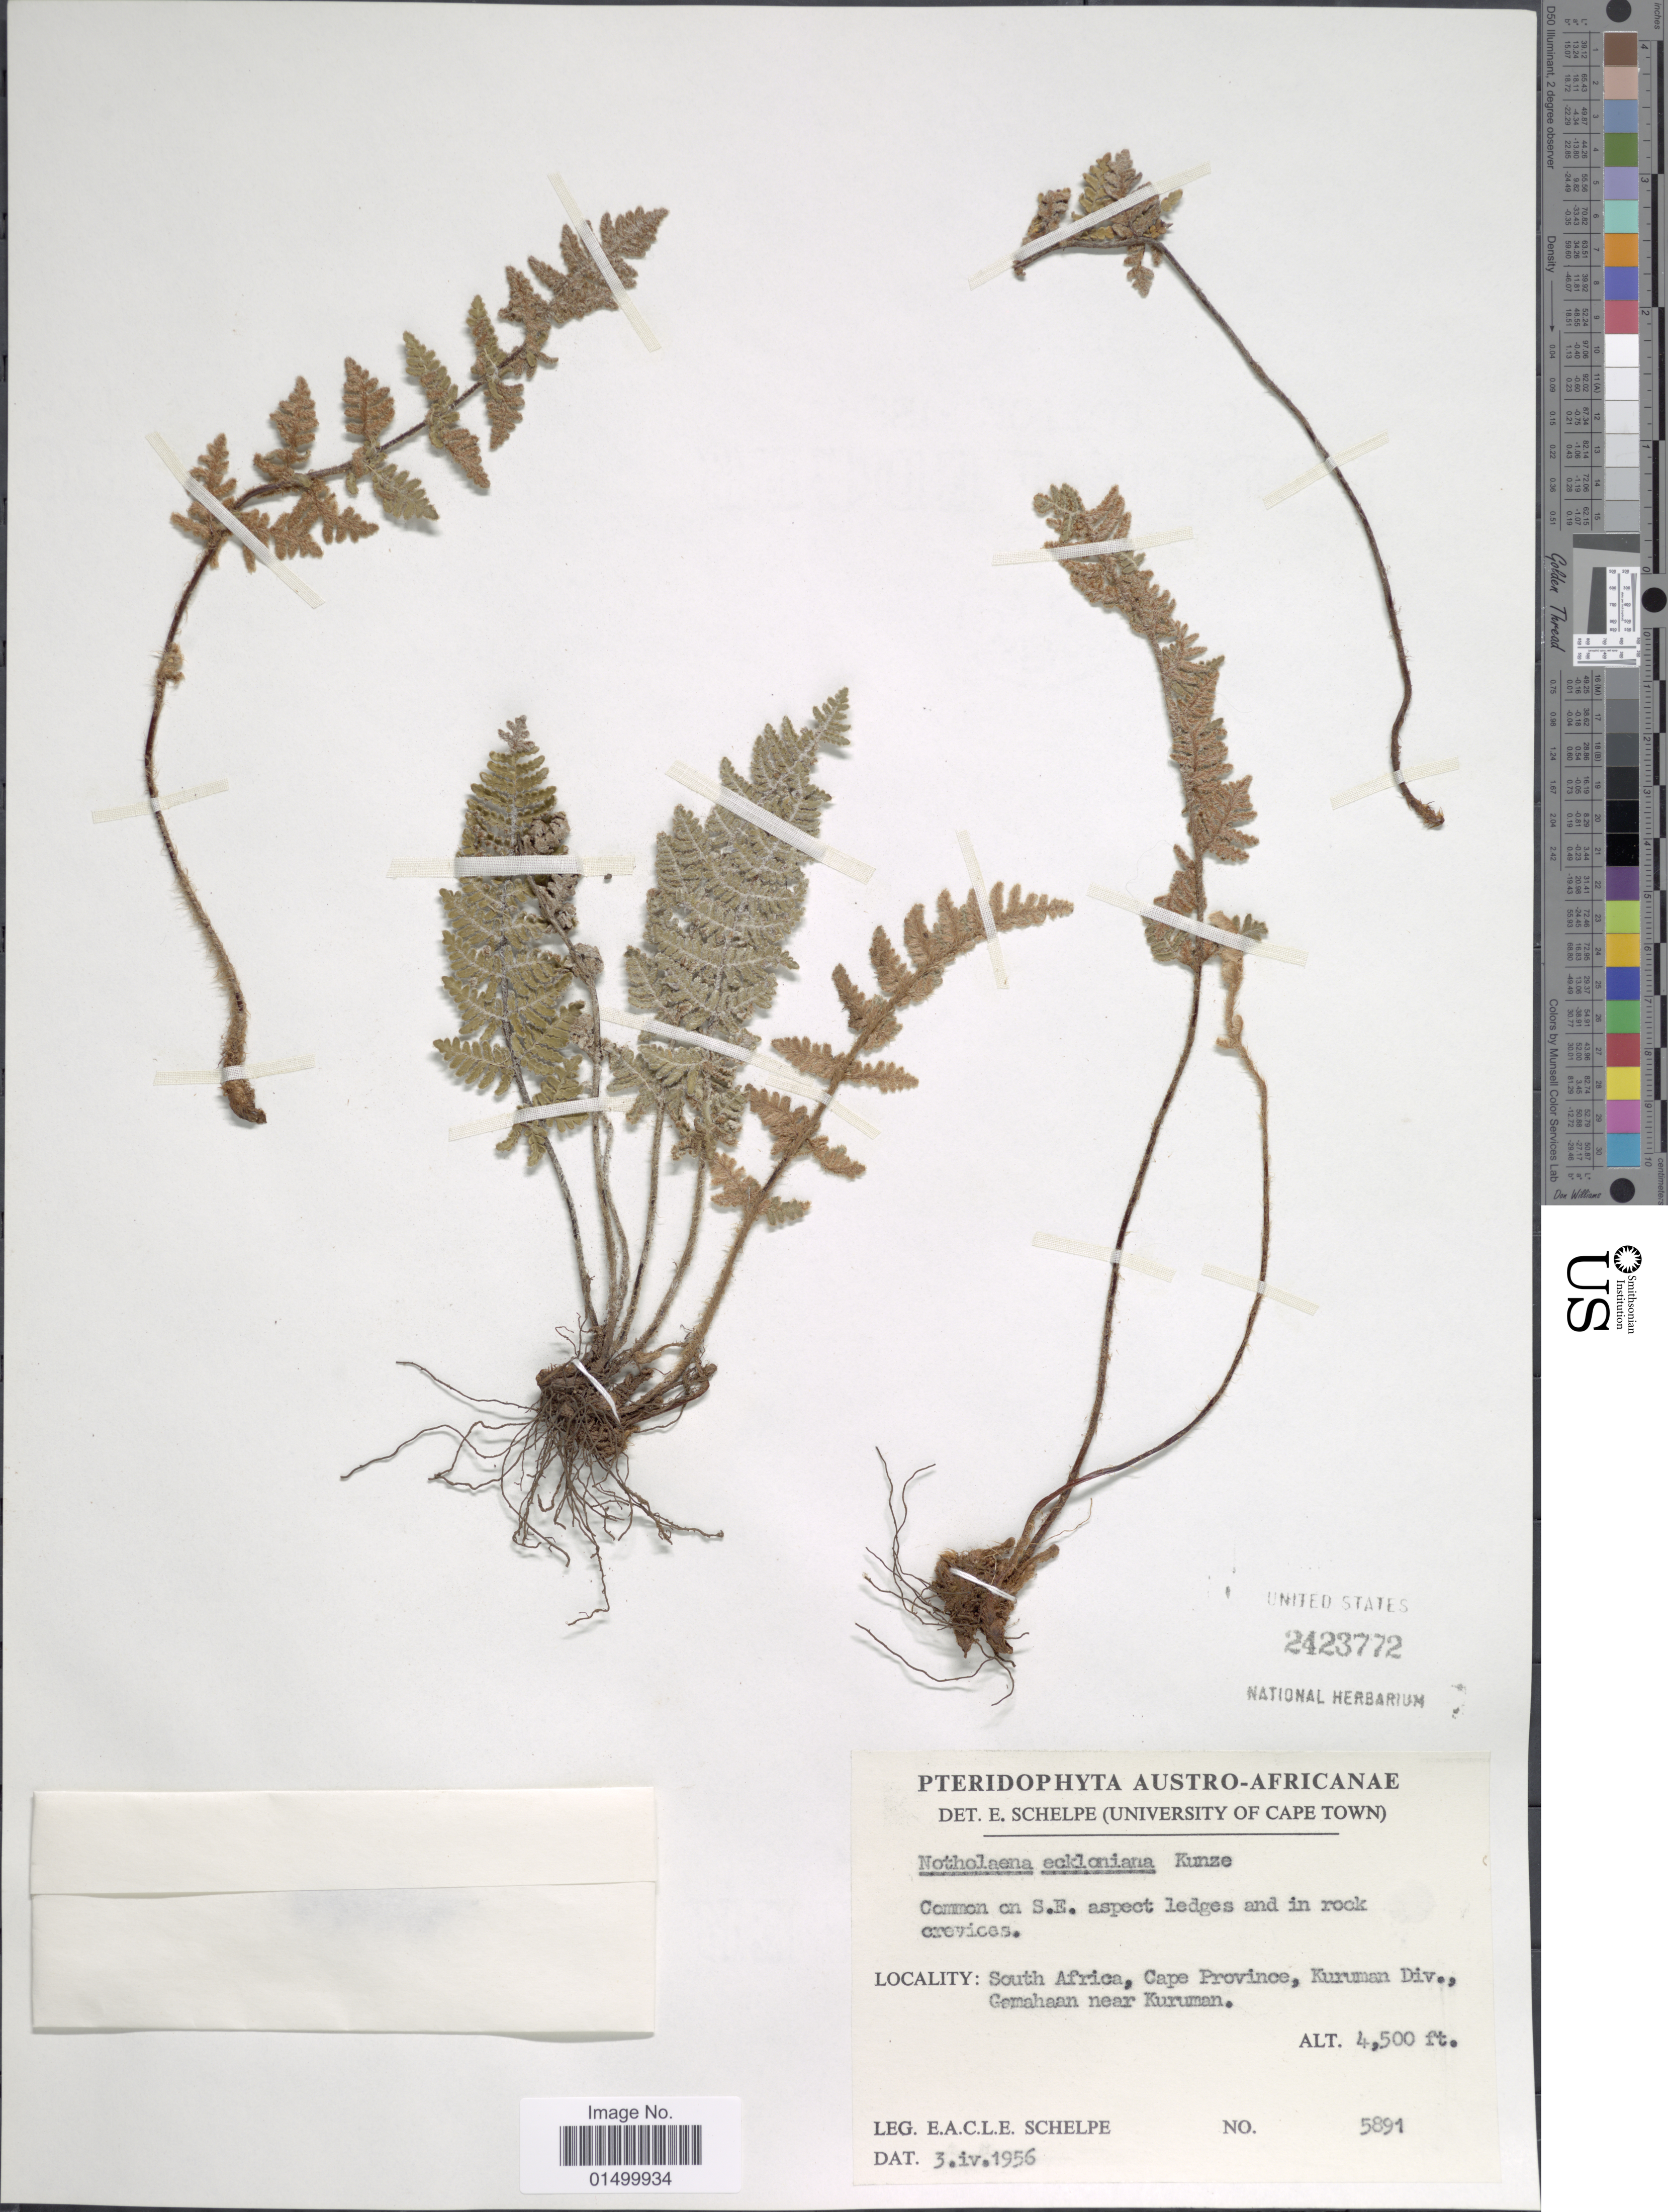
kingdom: Plantae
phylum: Tracheophyta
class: Polypodiopsida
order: Polypodiales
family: Pteridaceae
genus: Cheilanthes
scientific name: Cheilanthes eckloniana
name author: Mett.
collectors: E. A. C. L. E. Schelpe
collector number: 5891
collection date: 1956-04-03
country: South Africa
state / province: Northern Cape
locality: Kuruman Div., Gamahaan near Kuruman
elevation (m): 1372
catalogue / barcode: US 2423772